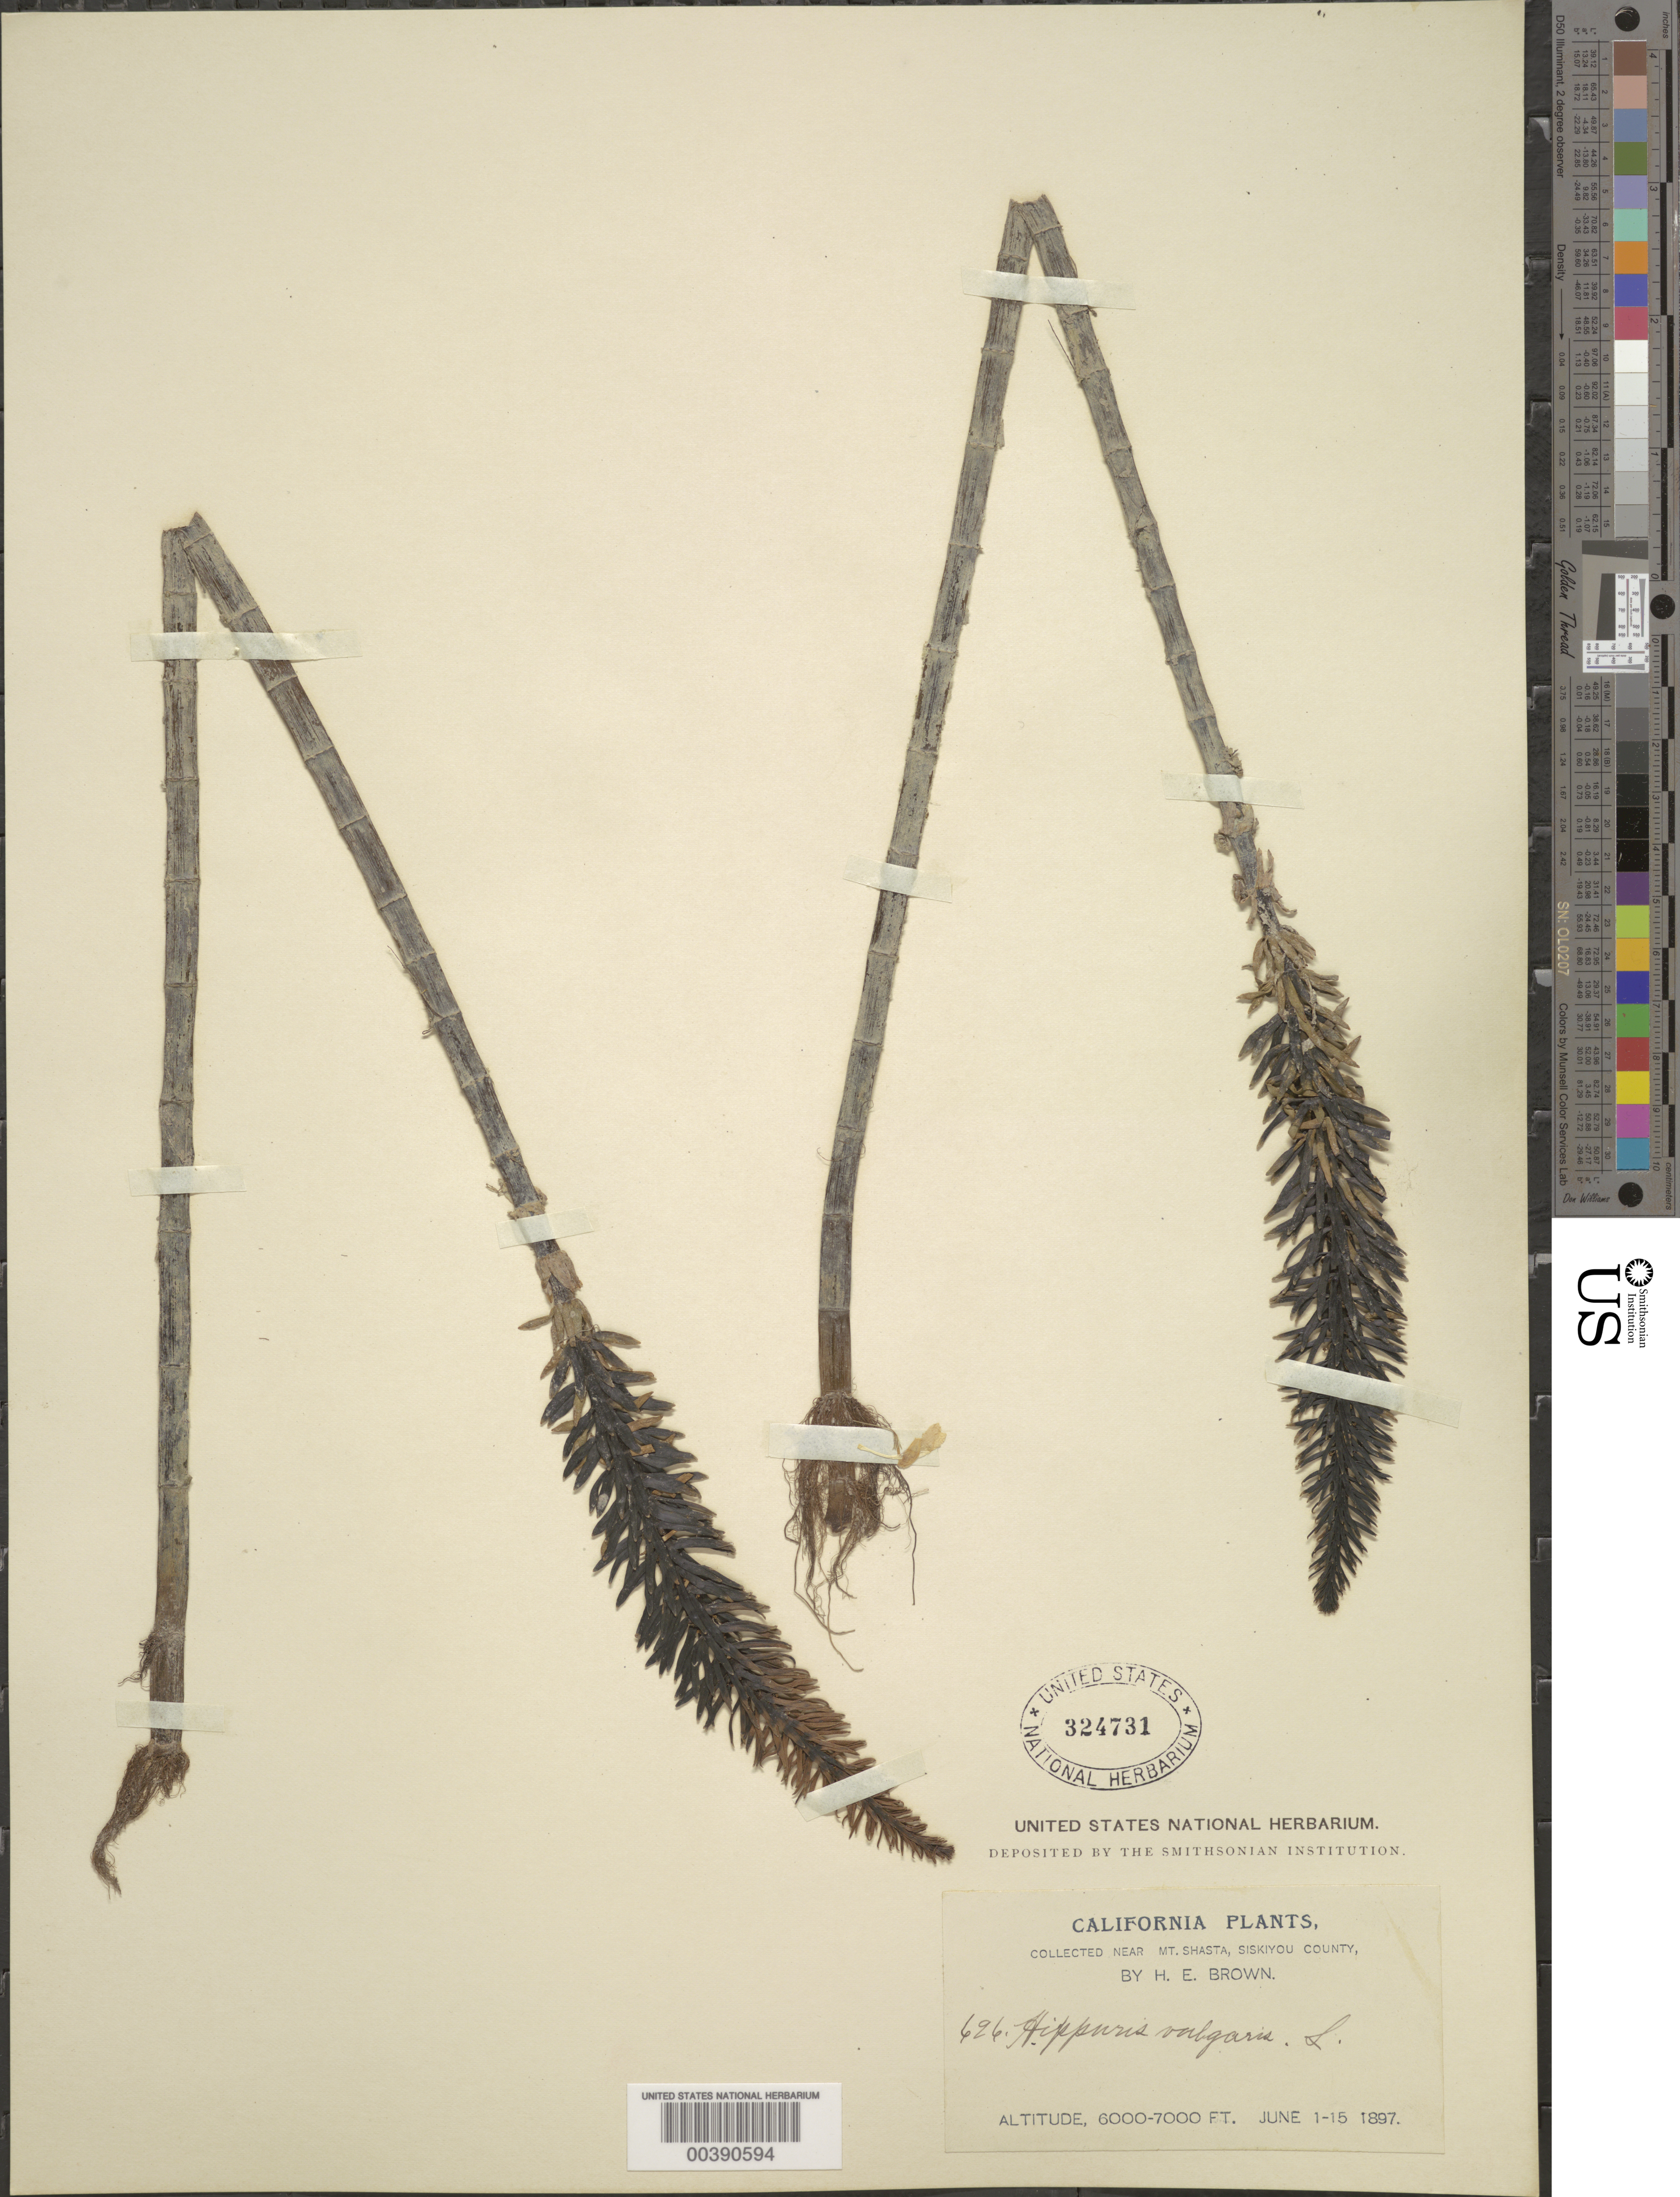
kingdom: Plantae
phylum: Tracheophyta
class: Magnoliopsida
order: Lamiales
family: Plantaginaceae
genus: Hippuris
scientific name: Hippuris vulgaris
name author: L.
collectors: H. E. Brown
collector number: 696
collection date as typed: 01 Jun 1897 to 15 Jun 1897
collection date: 1897-06-01/1897-06-15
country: United States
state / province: California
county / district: Siskiyou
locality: Mt. shasta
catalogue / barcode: US 324731